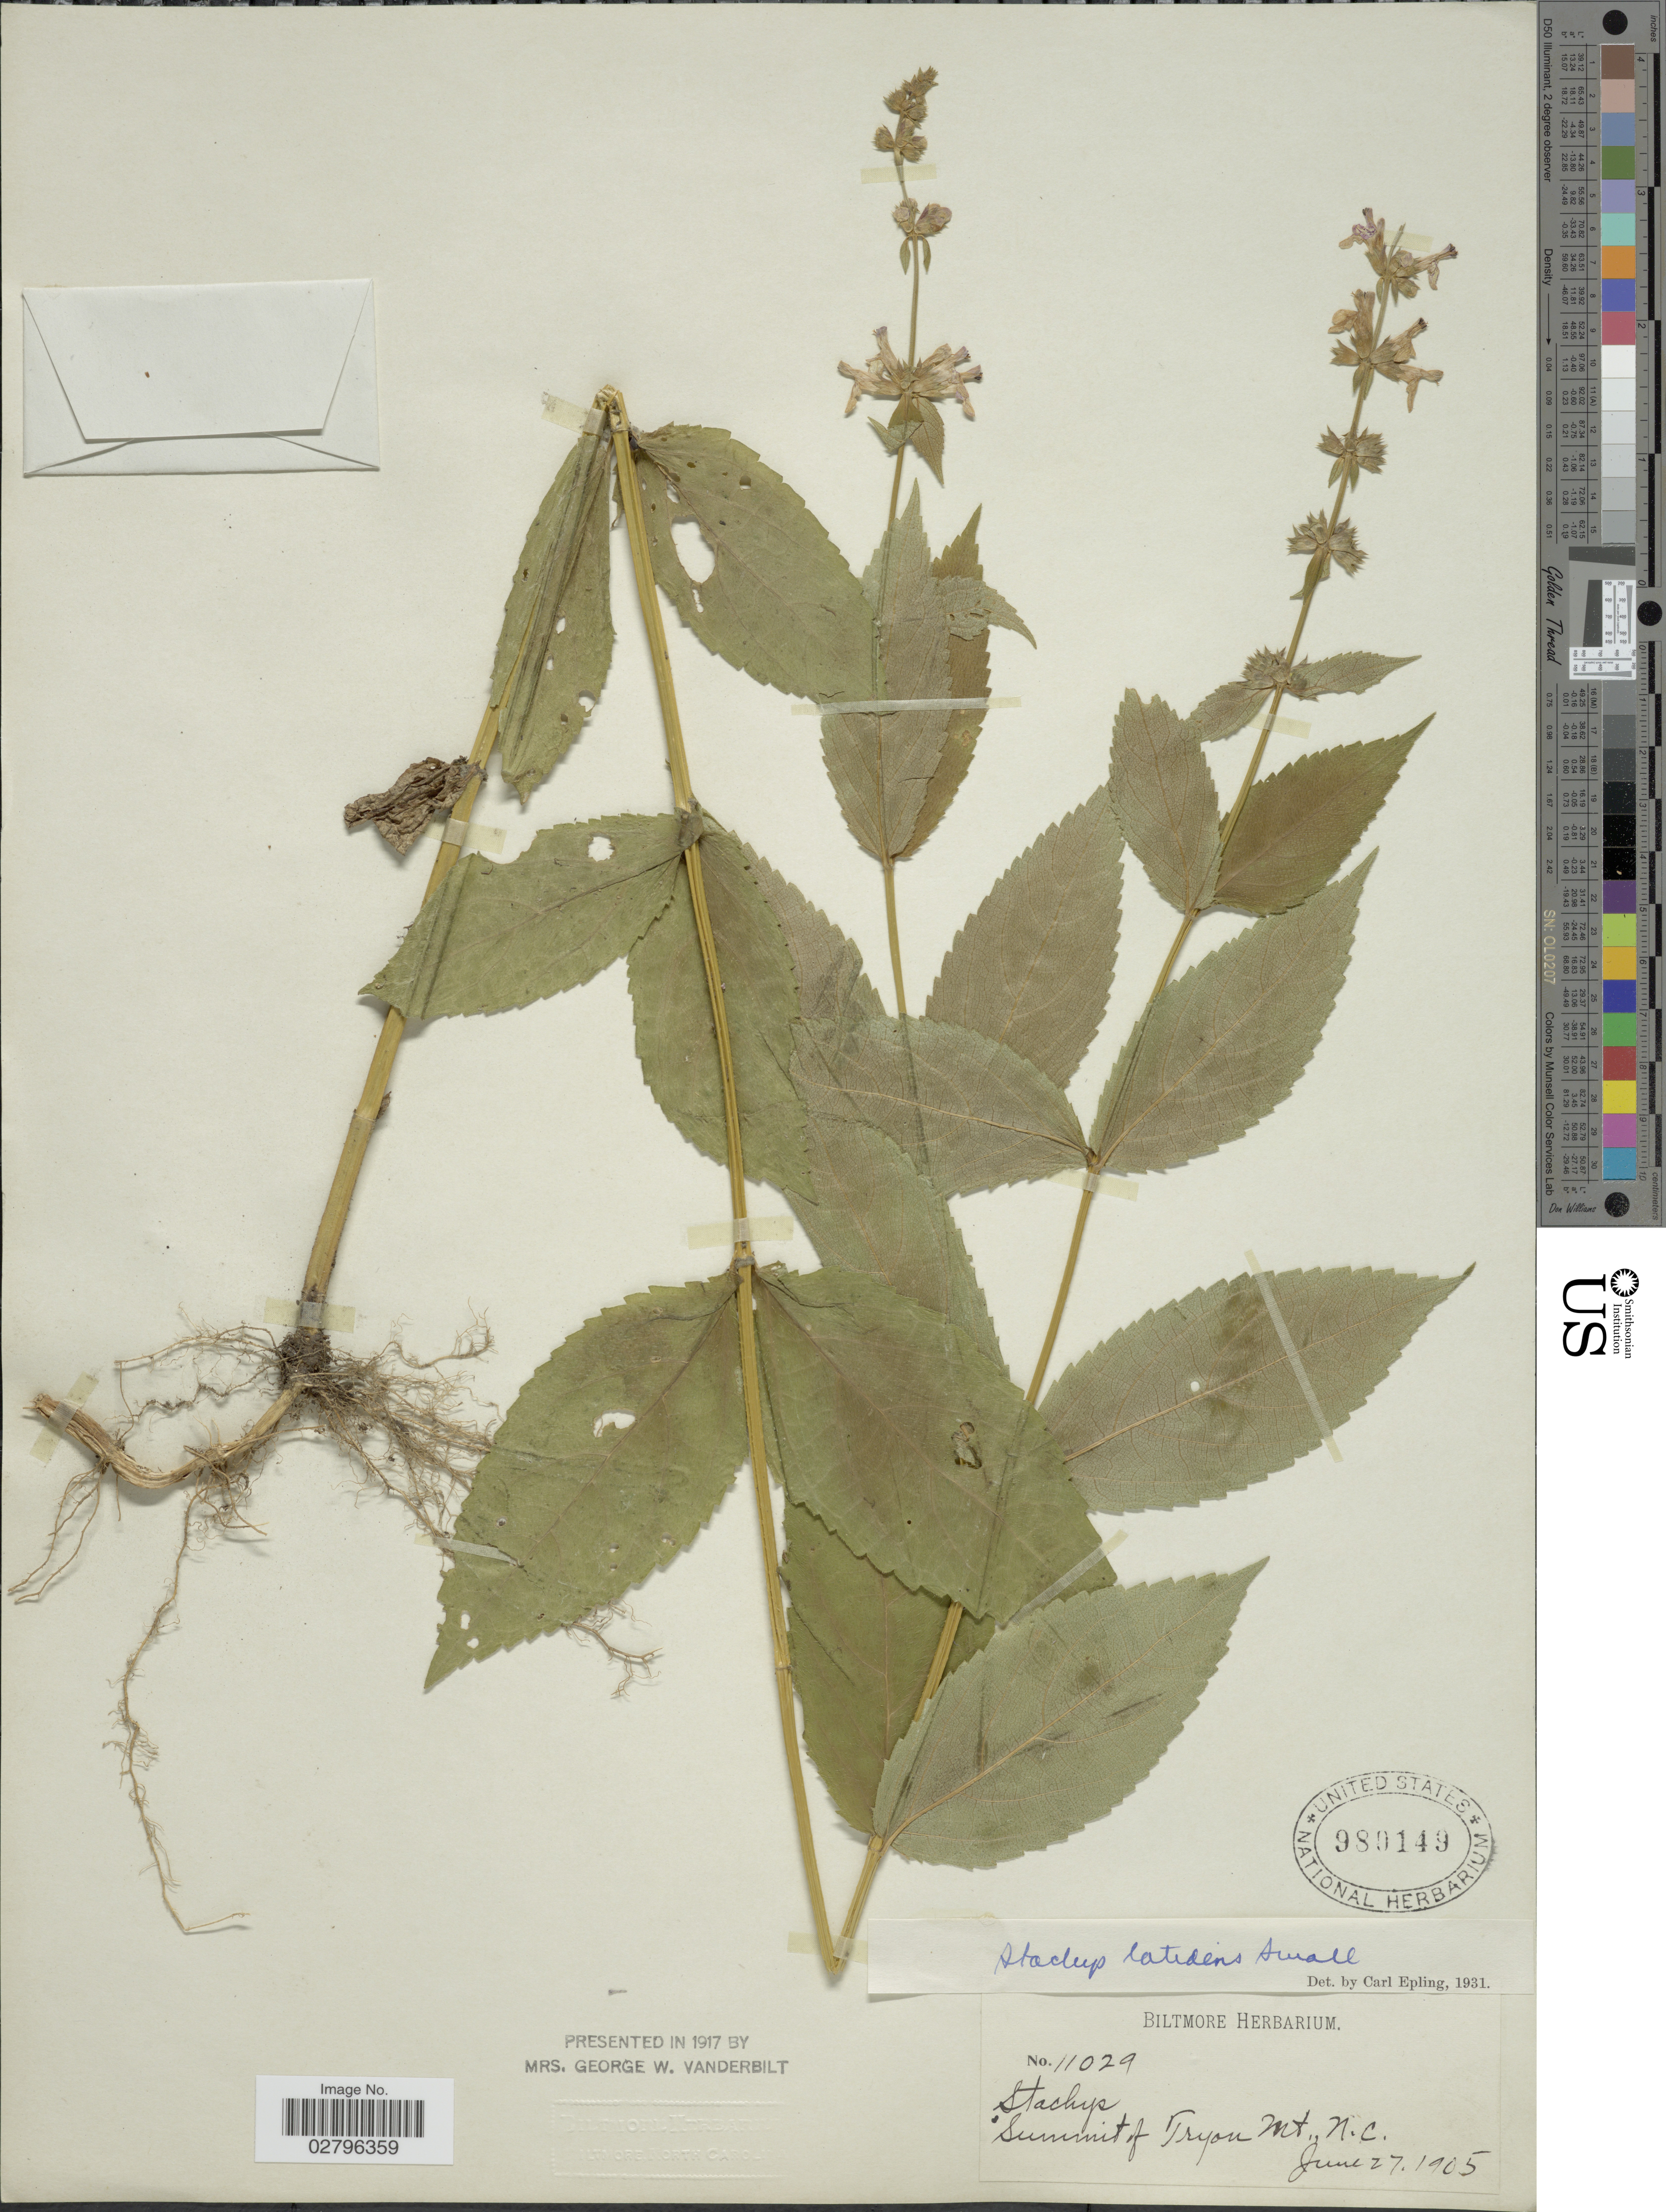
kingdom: Plantae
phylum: Tracheophyta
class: Magnoliopsida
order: Lamiales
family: Lamiaceae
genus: Stachys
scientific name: Stachys latidens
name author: Small in Britton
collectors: ex herb. Biltmore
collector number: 11029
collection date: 1905-06-27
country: United States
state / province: North Carolina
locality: Summit of Tryon Mt.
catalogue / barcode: US 980149